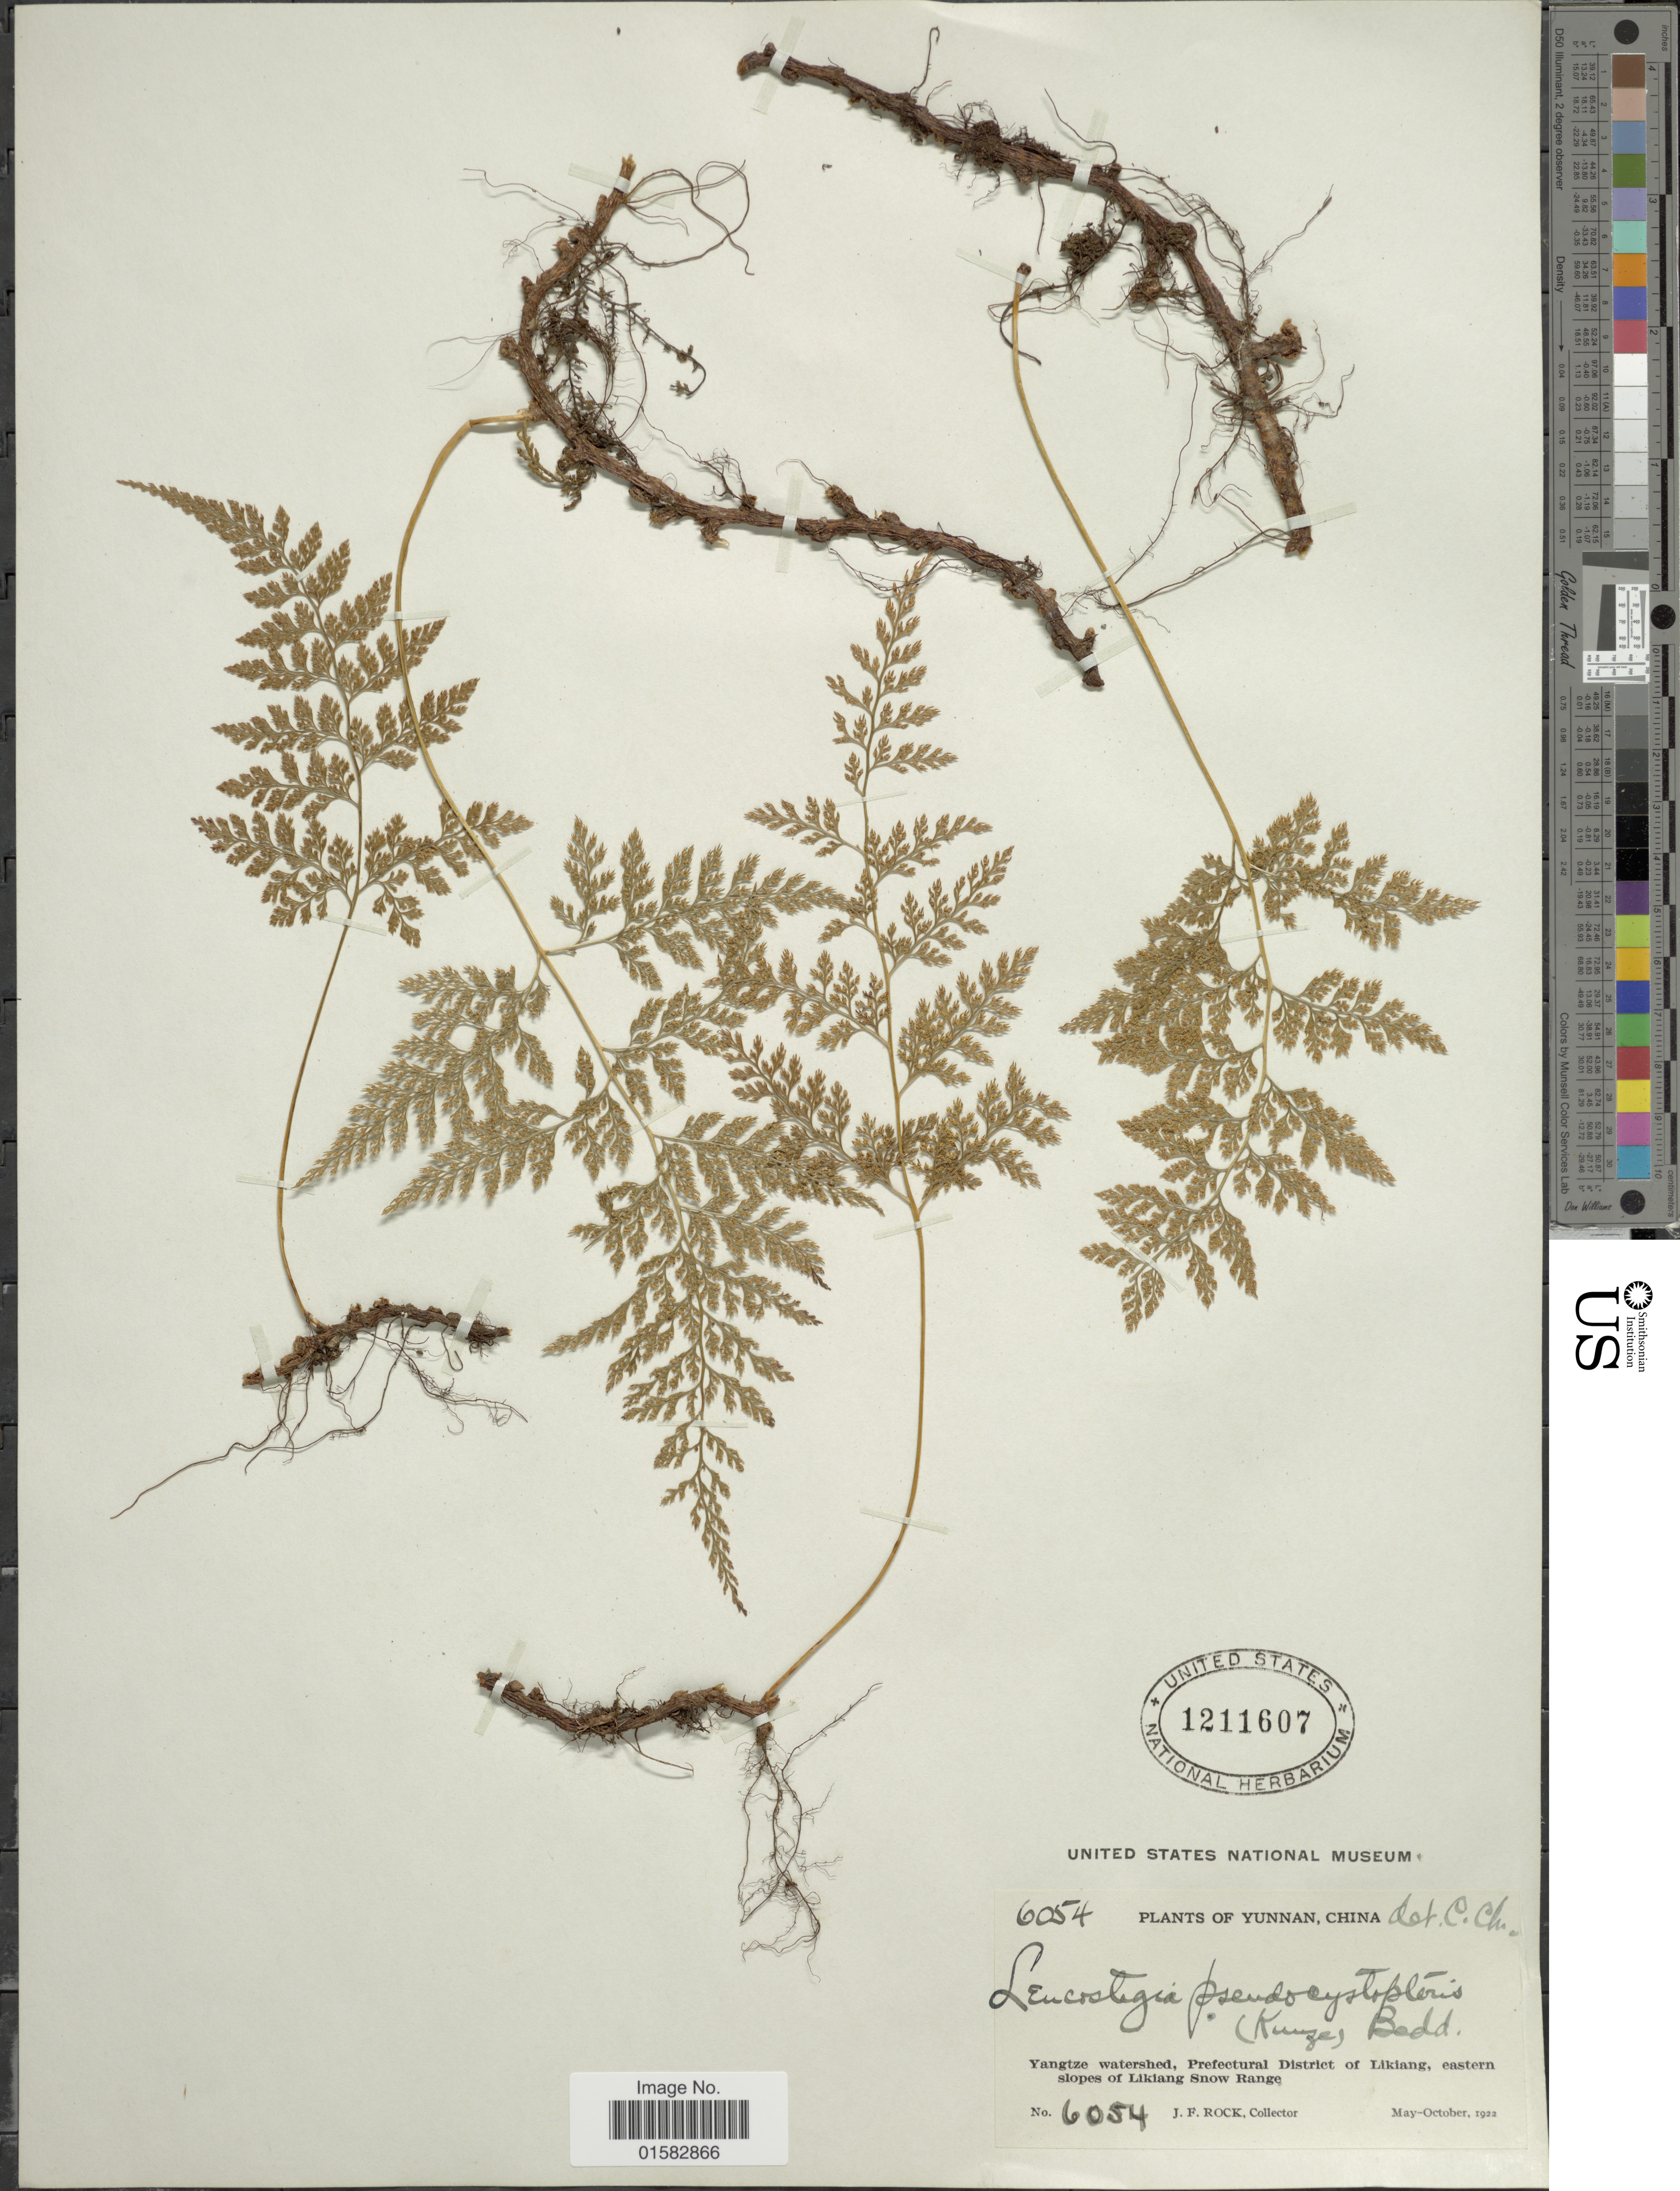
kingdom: Plantae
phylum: Tracheophyta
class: Polypodiopsida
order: Polypodiales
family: Davalliaceae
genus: Davallia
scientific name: Davallia pulchra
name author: D. Don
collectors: J. Rock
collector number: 6054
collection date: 1922-05/1922-10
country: China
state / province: Yunnan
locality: Yangtze watershed, Prefectural District of Likiang, eastern slopes of Likiang Snow Range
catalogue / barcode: US 1211607